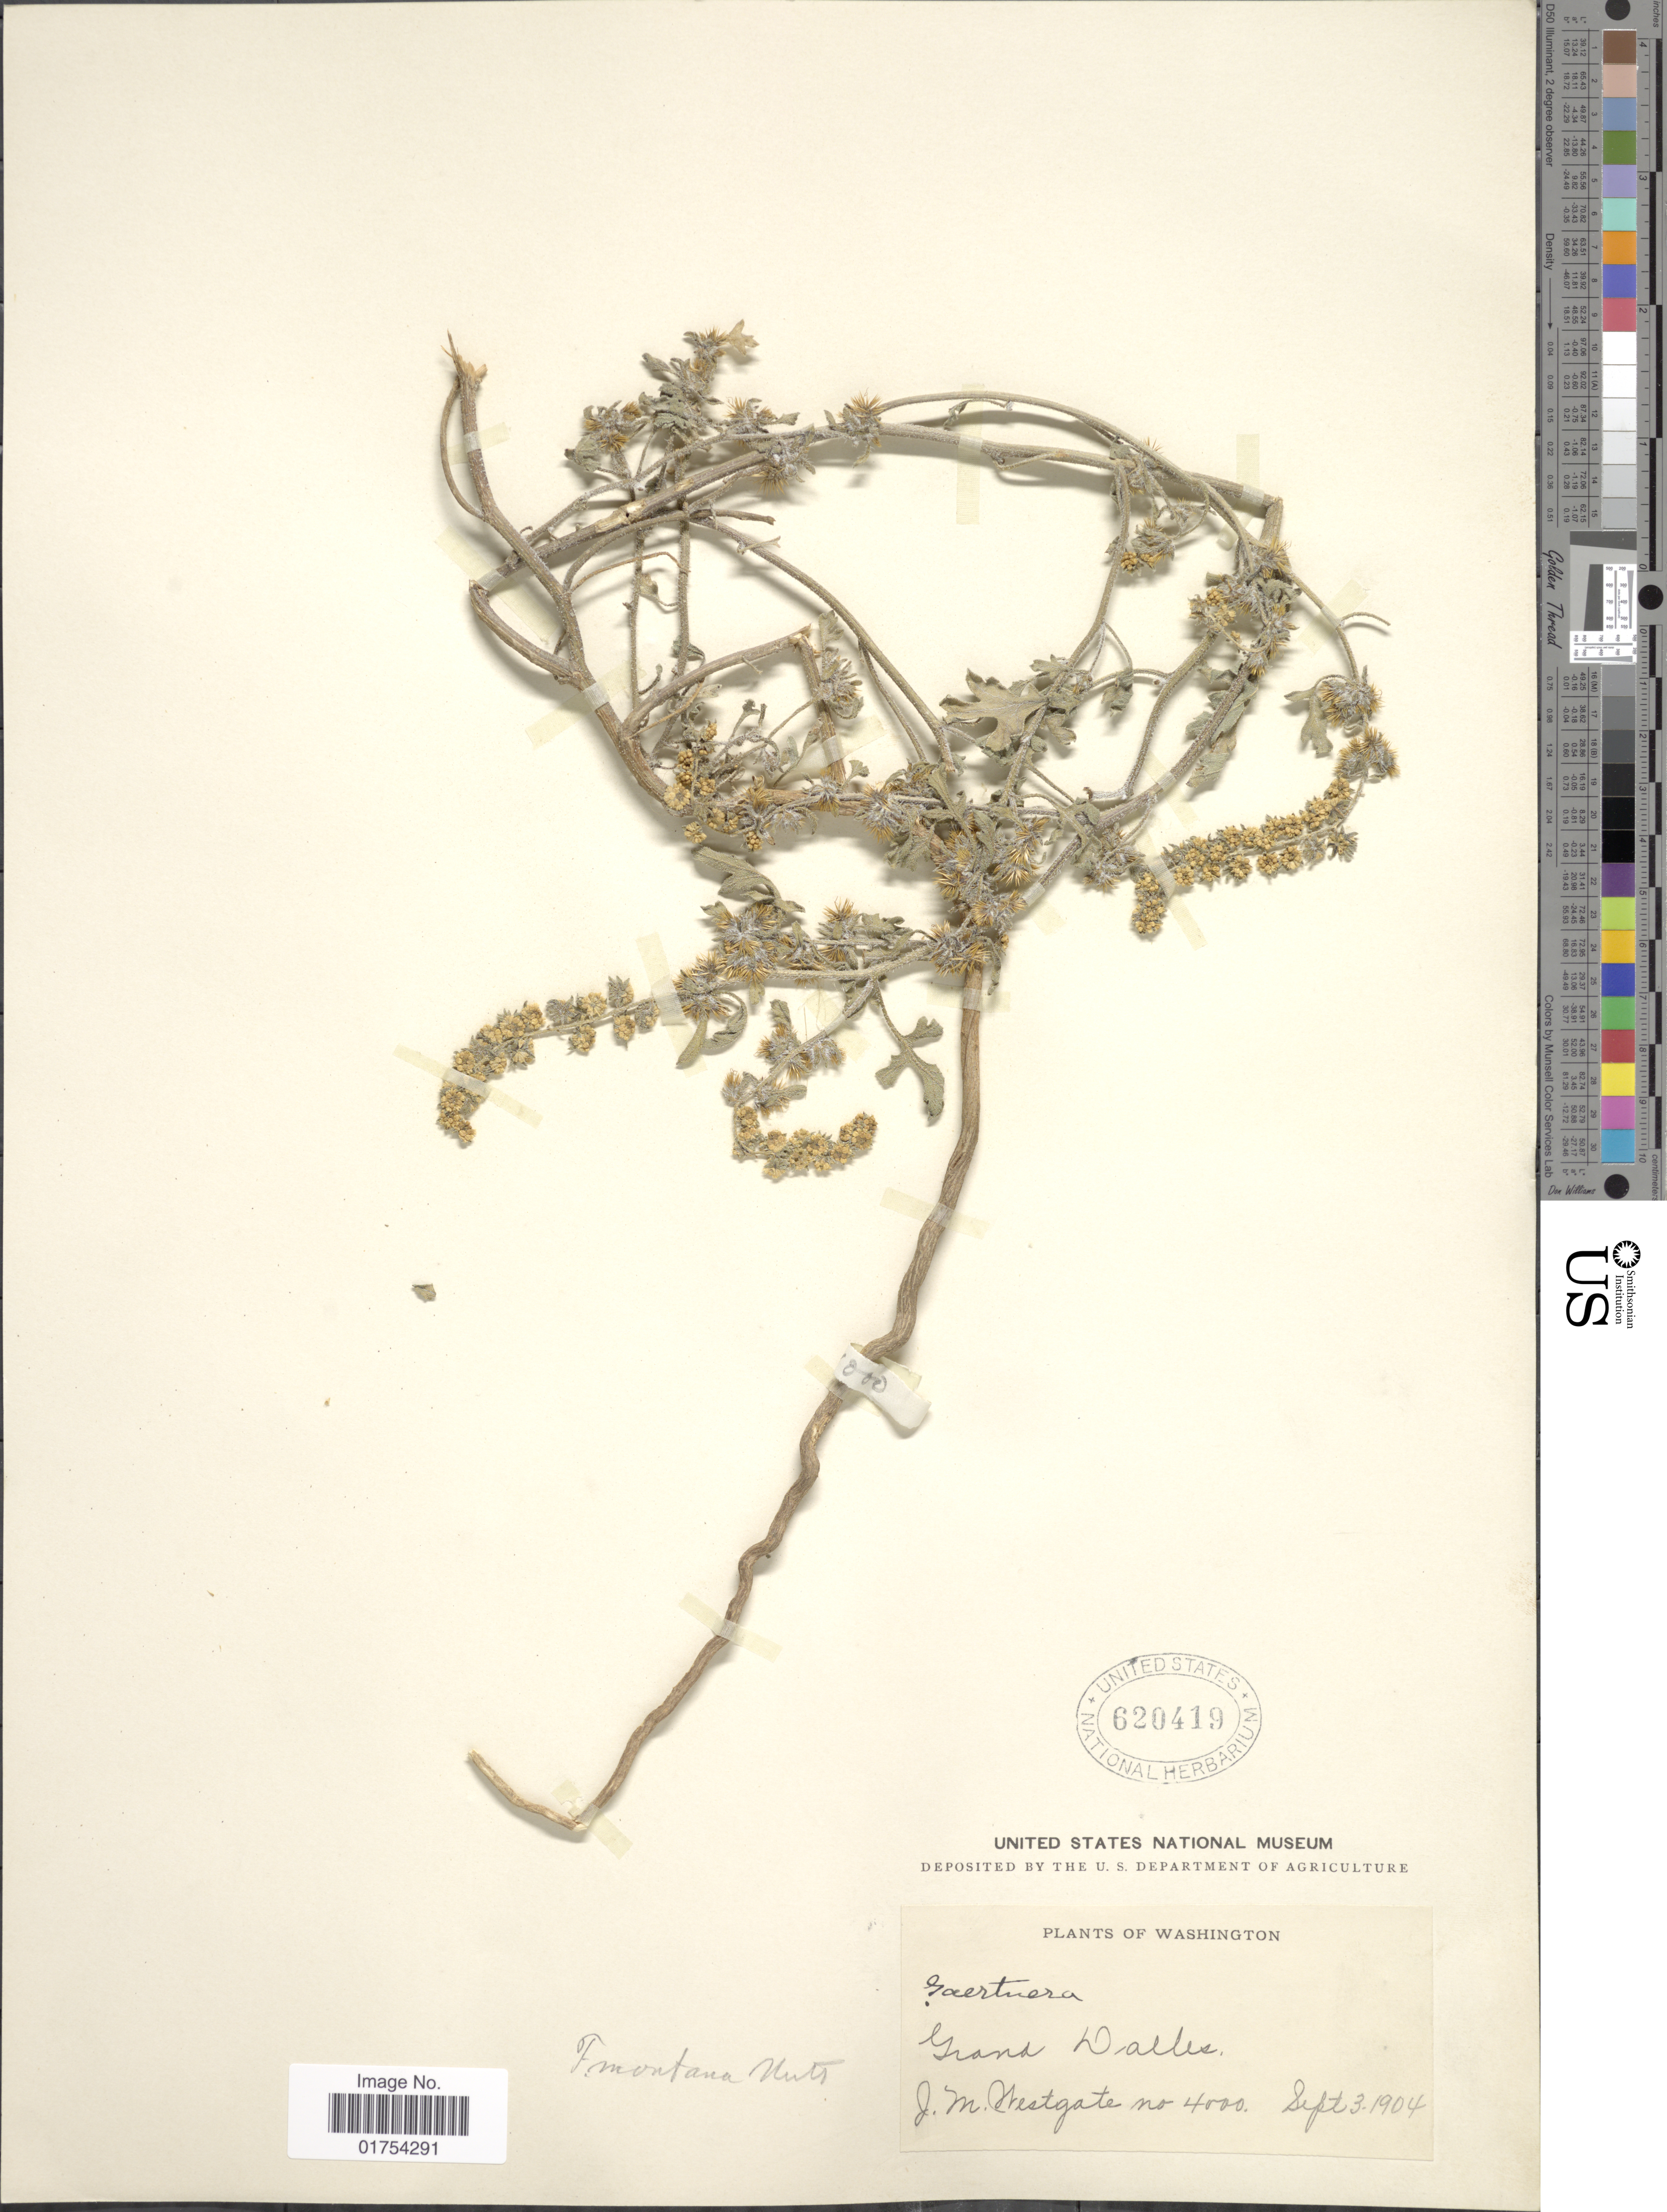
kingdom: Plantae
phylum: Tracheophyta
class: Magnoliopsida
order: Asterales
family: Asteraceae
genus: Franseria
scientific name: Franseria acanthicarpa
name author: Coville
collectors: J. Westgate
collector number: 4000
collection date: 1904-09-03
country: United States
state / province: Washington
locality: Grand Dalles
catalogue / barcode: US 620419